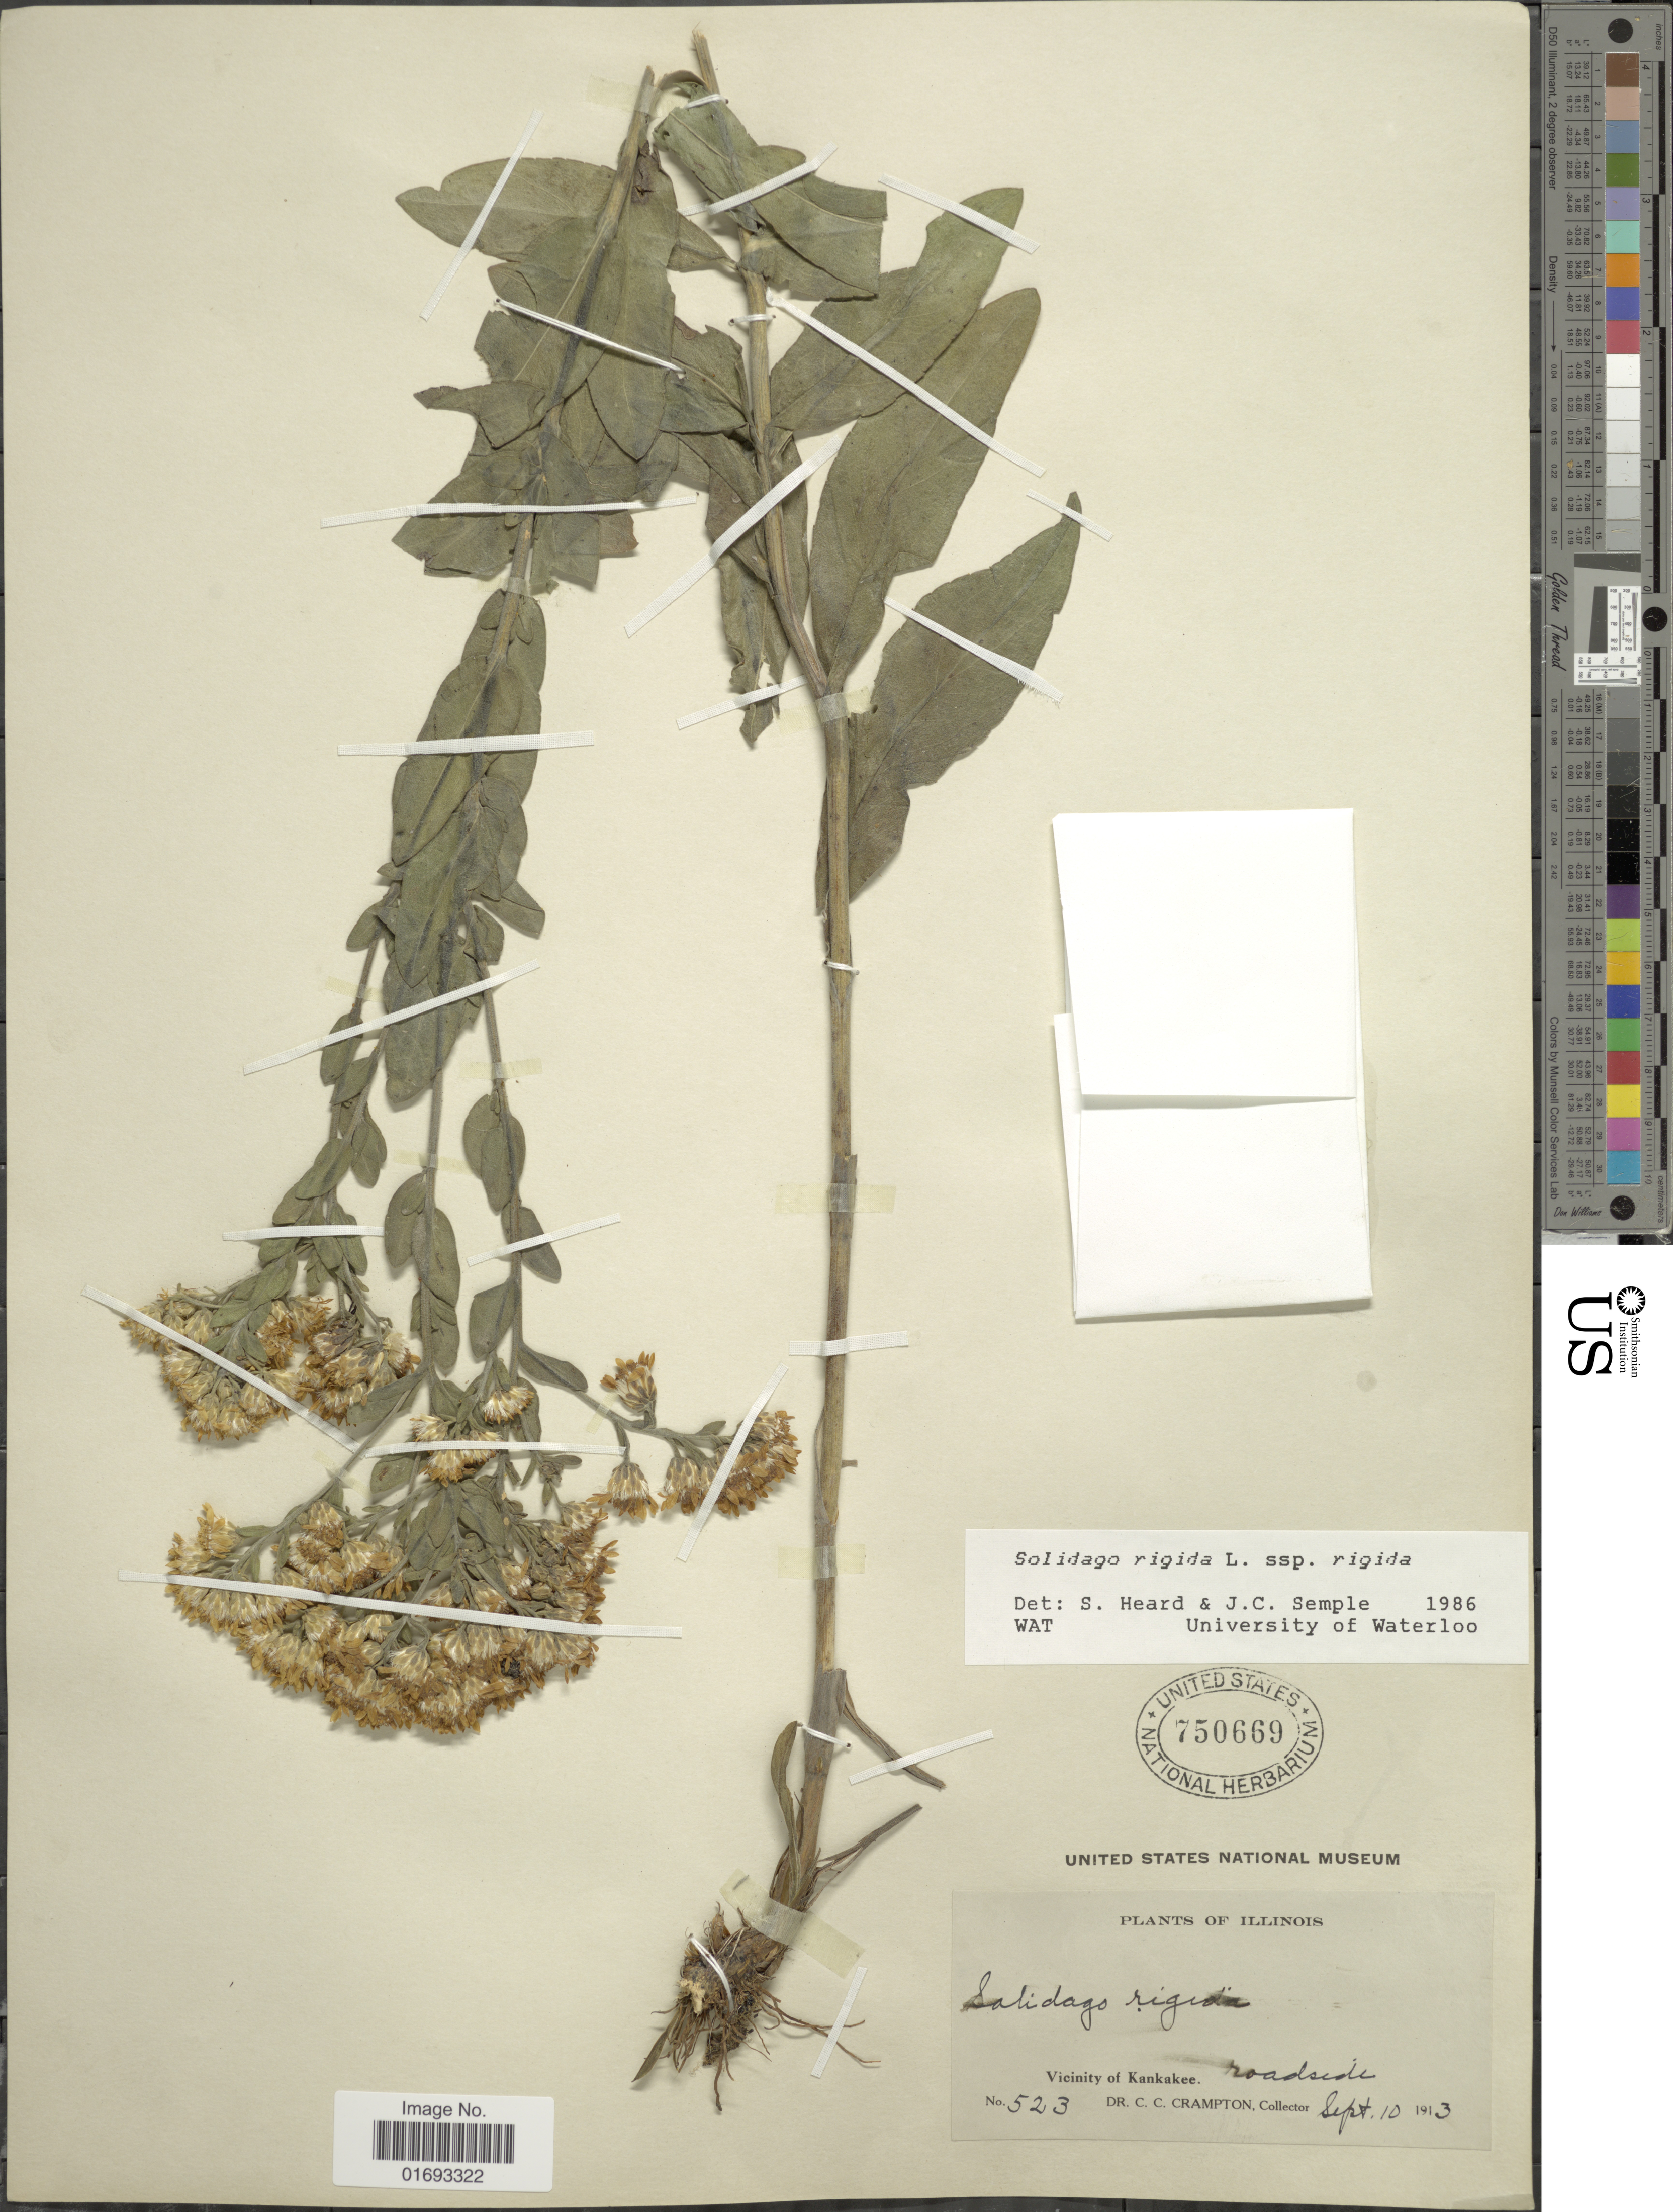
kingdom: Plantae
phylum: Tracheophyta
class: Magnoliopsida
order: Asterales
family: Asteraceae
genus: Oligoneuron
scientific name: Oligoneuron rigidum var. rigidum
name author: (L.) Small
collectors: C. Crampton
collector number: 523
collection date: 1913-09-10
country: United States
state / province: Illinois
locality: Vicinity of Kankakee, roadside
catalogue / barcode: US 750669